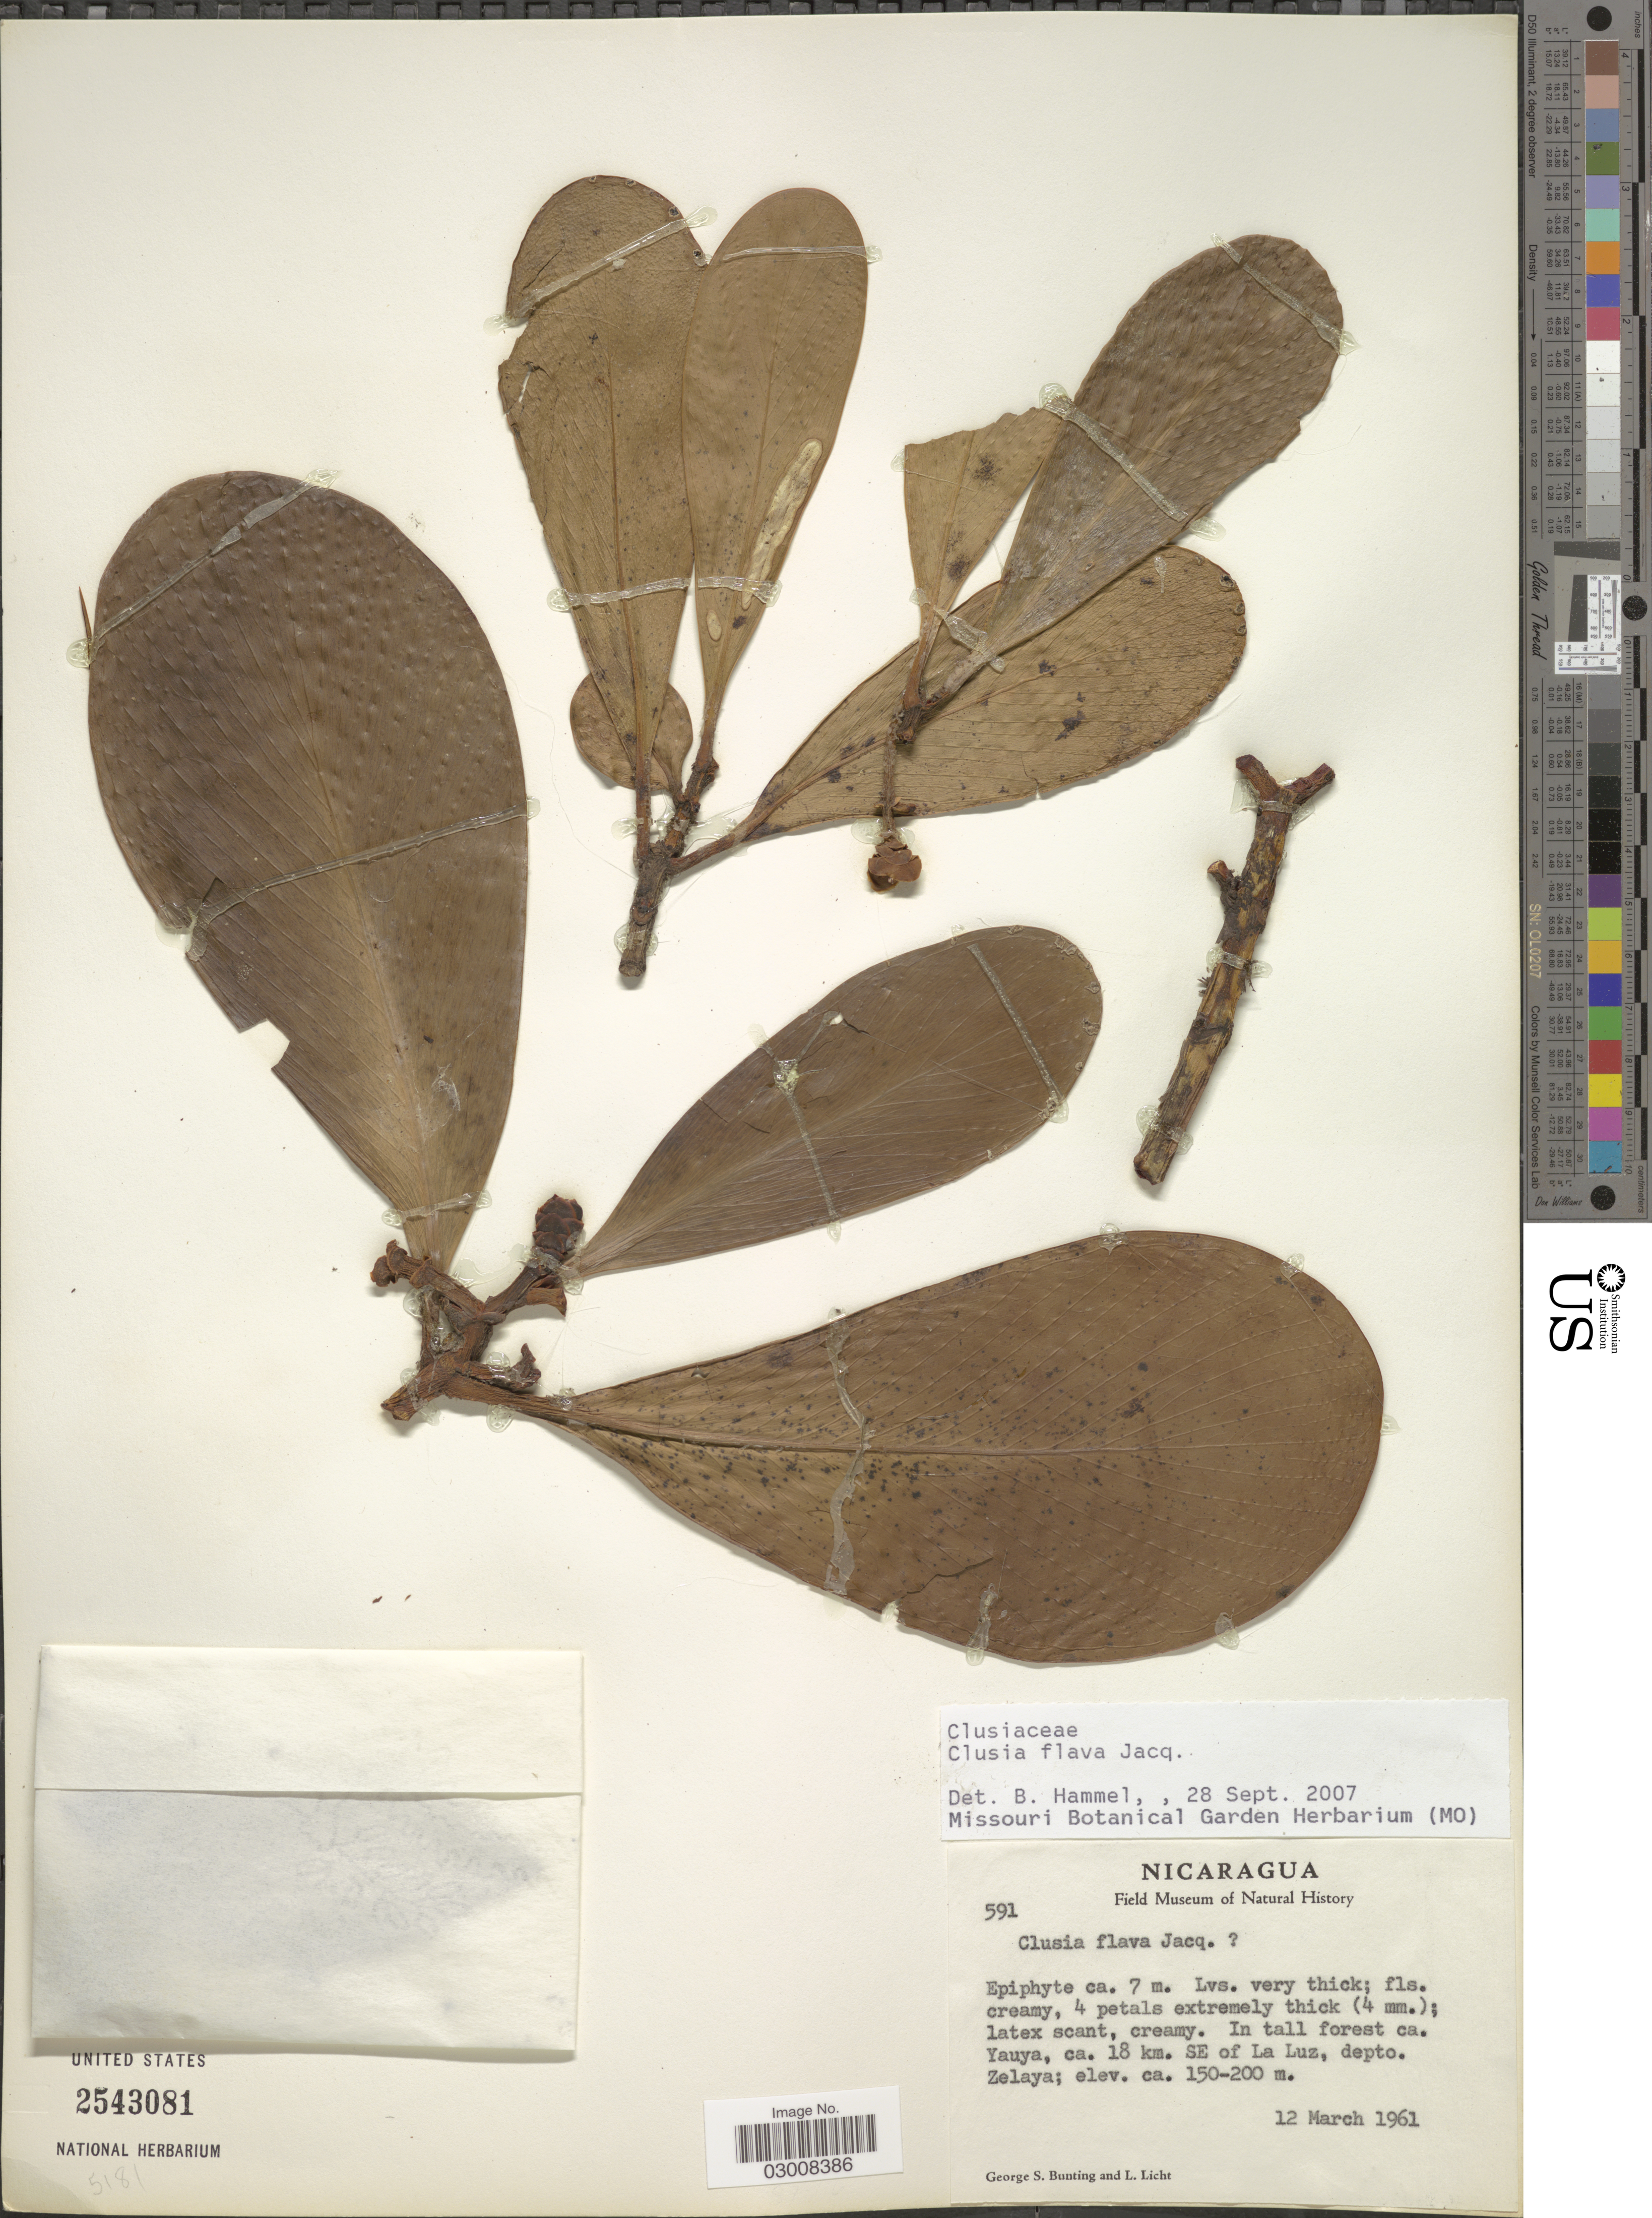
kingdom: Plantae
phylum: Tracheophyta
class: Magnoliopsida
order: Malpighiales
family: Clusiaceae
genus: Clusia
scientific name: Clusia flava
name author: Jacq.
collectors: G. S. Bunting & L. Licht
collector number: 591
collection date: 1961-03-12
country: Nicaragua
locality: In tall forest, ca. Yauya, ca. 18 km. SE of La Luz, depto. Zelaya.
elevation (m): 150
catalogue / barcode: US 2543081